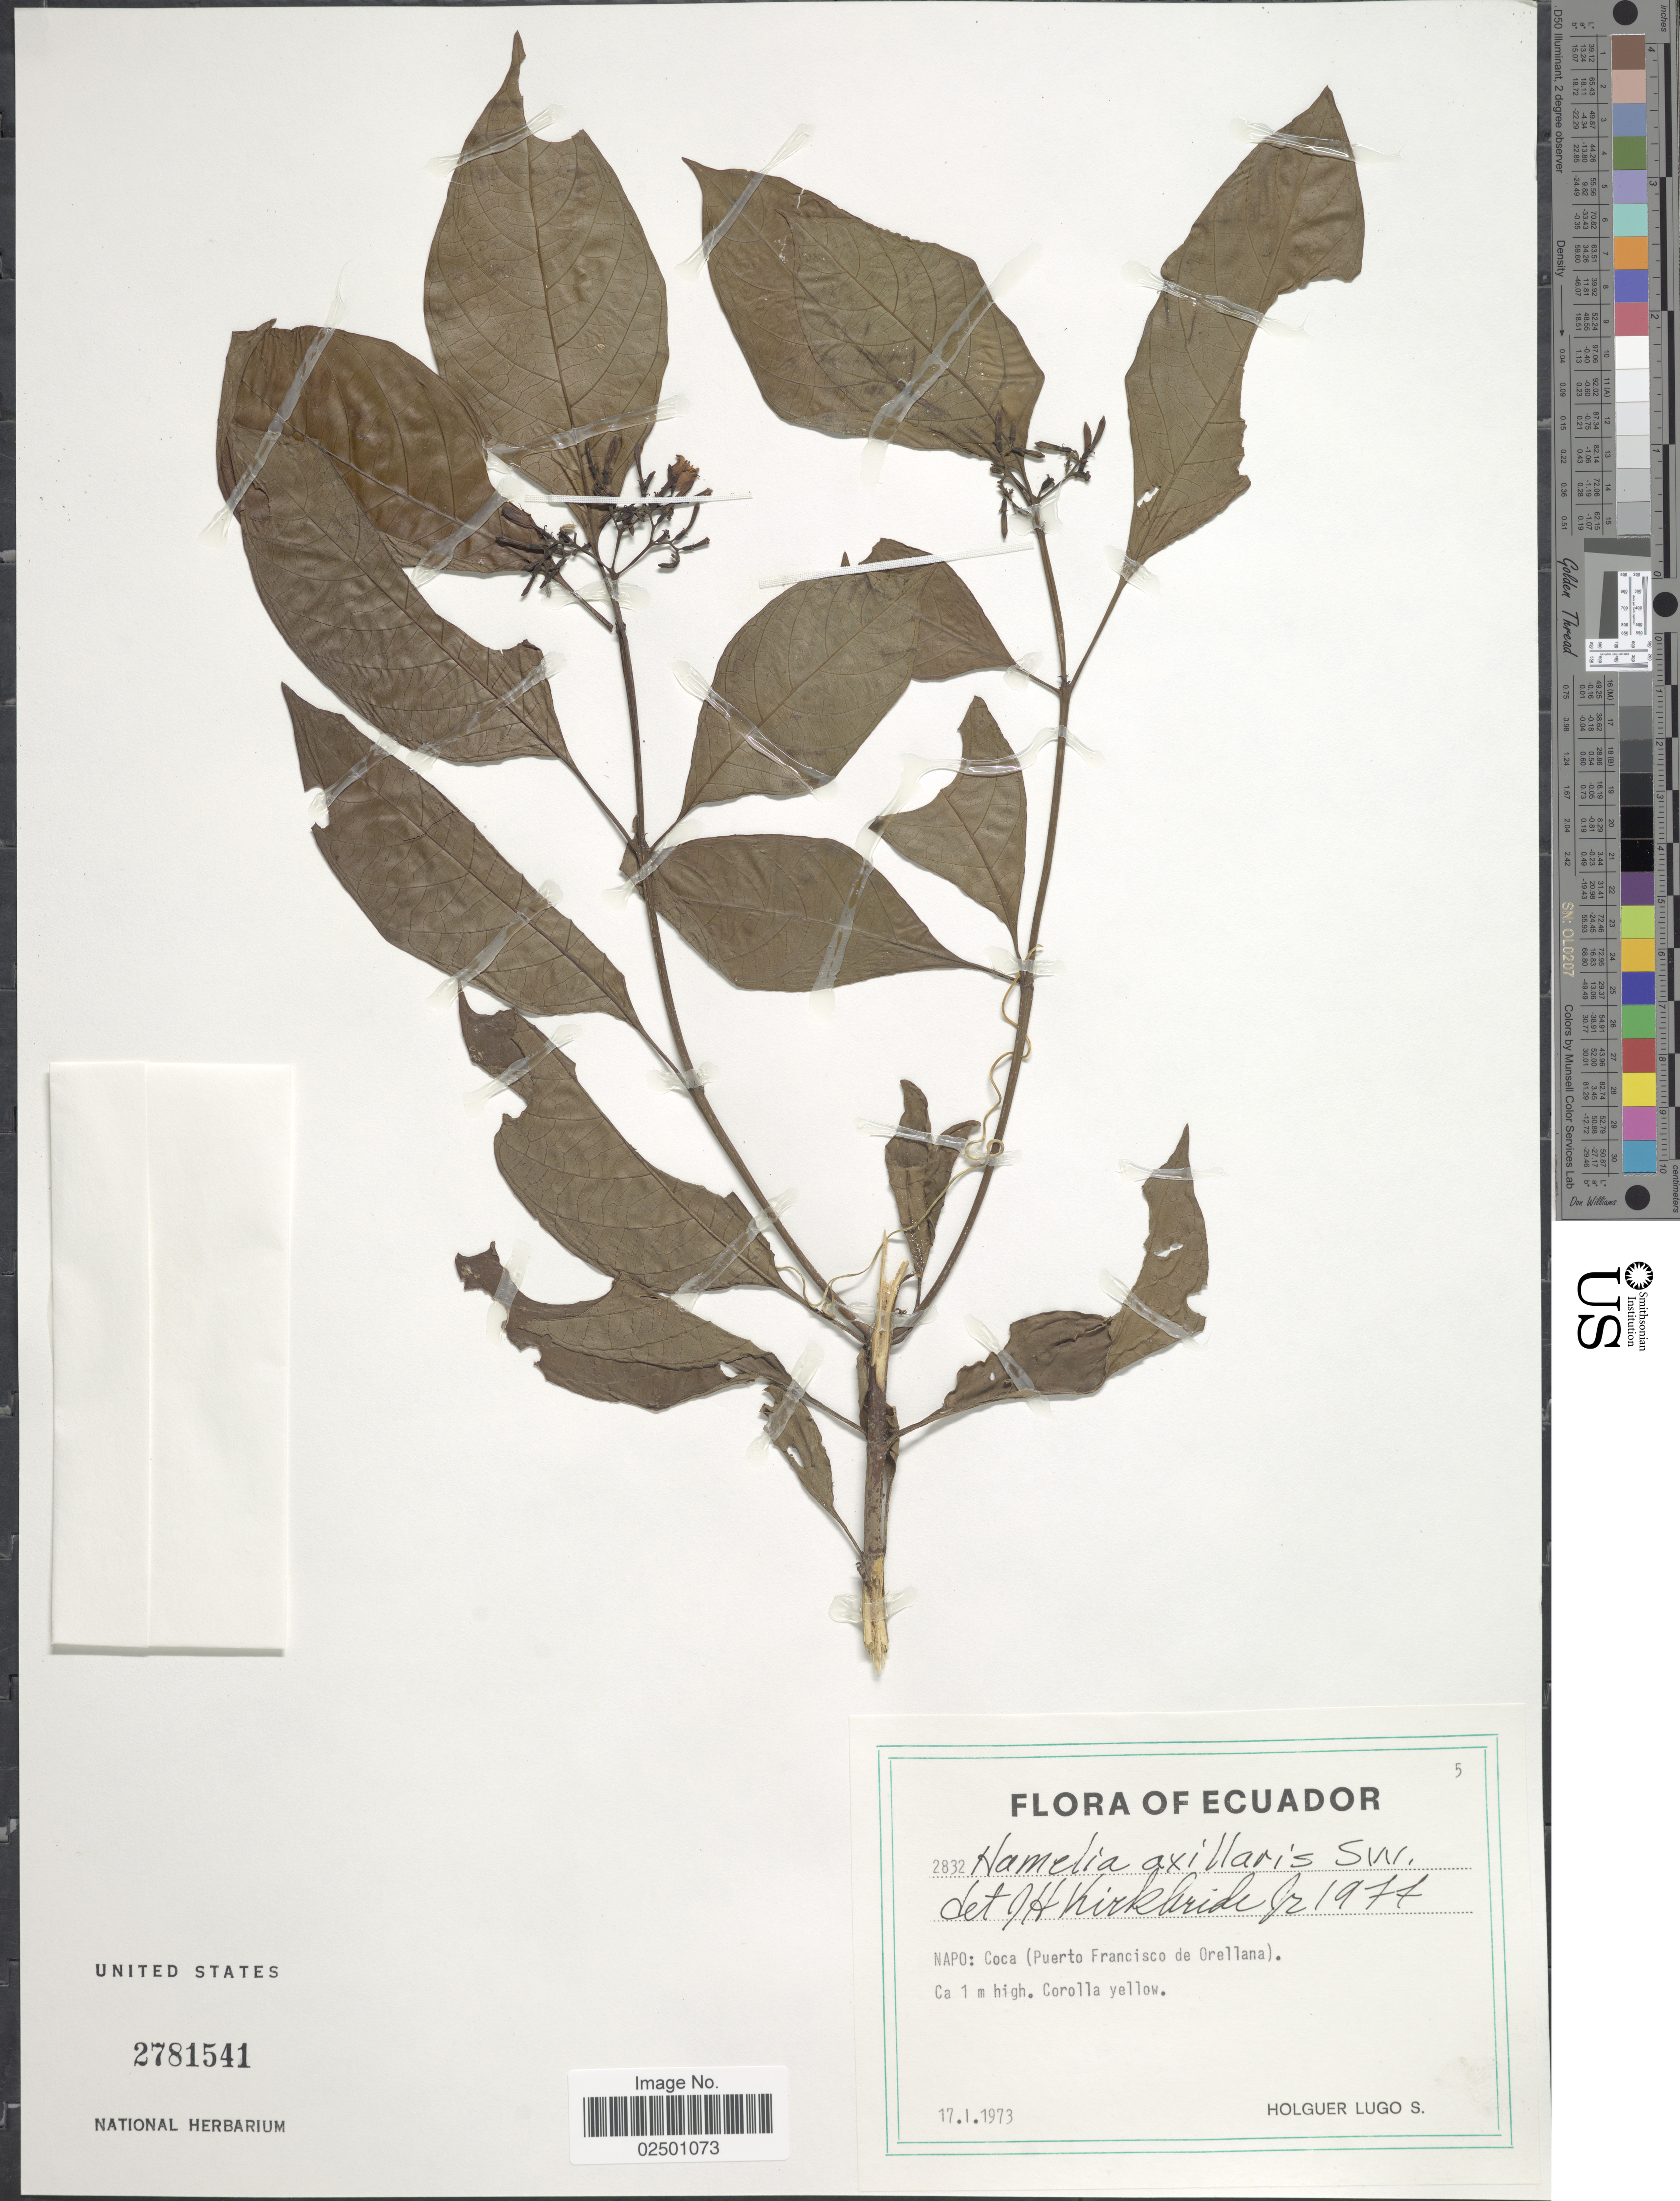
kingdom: Plantae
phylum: Tracheophyta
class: Magnoliopsida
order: Gentianales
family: Rubiaceae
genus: Hamelia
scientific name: Hamelia axillaris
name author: Sw.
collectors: H. Lugo S.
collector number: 2832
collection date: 1973-01-17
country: Ecuador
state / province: Napo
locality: Napo: Coca (Puerto Francisco de Orellana)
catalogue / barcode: US 2781541